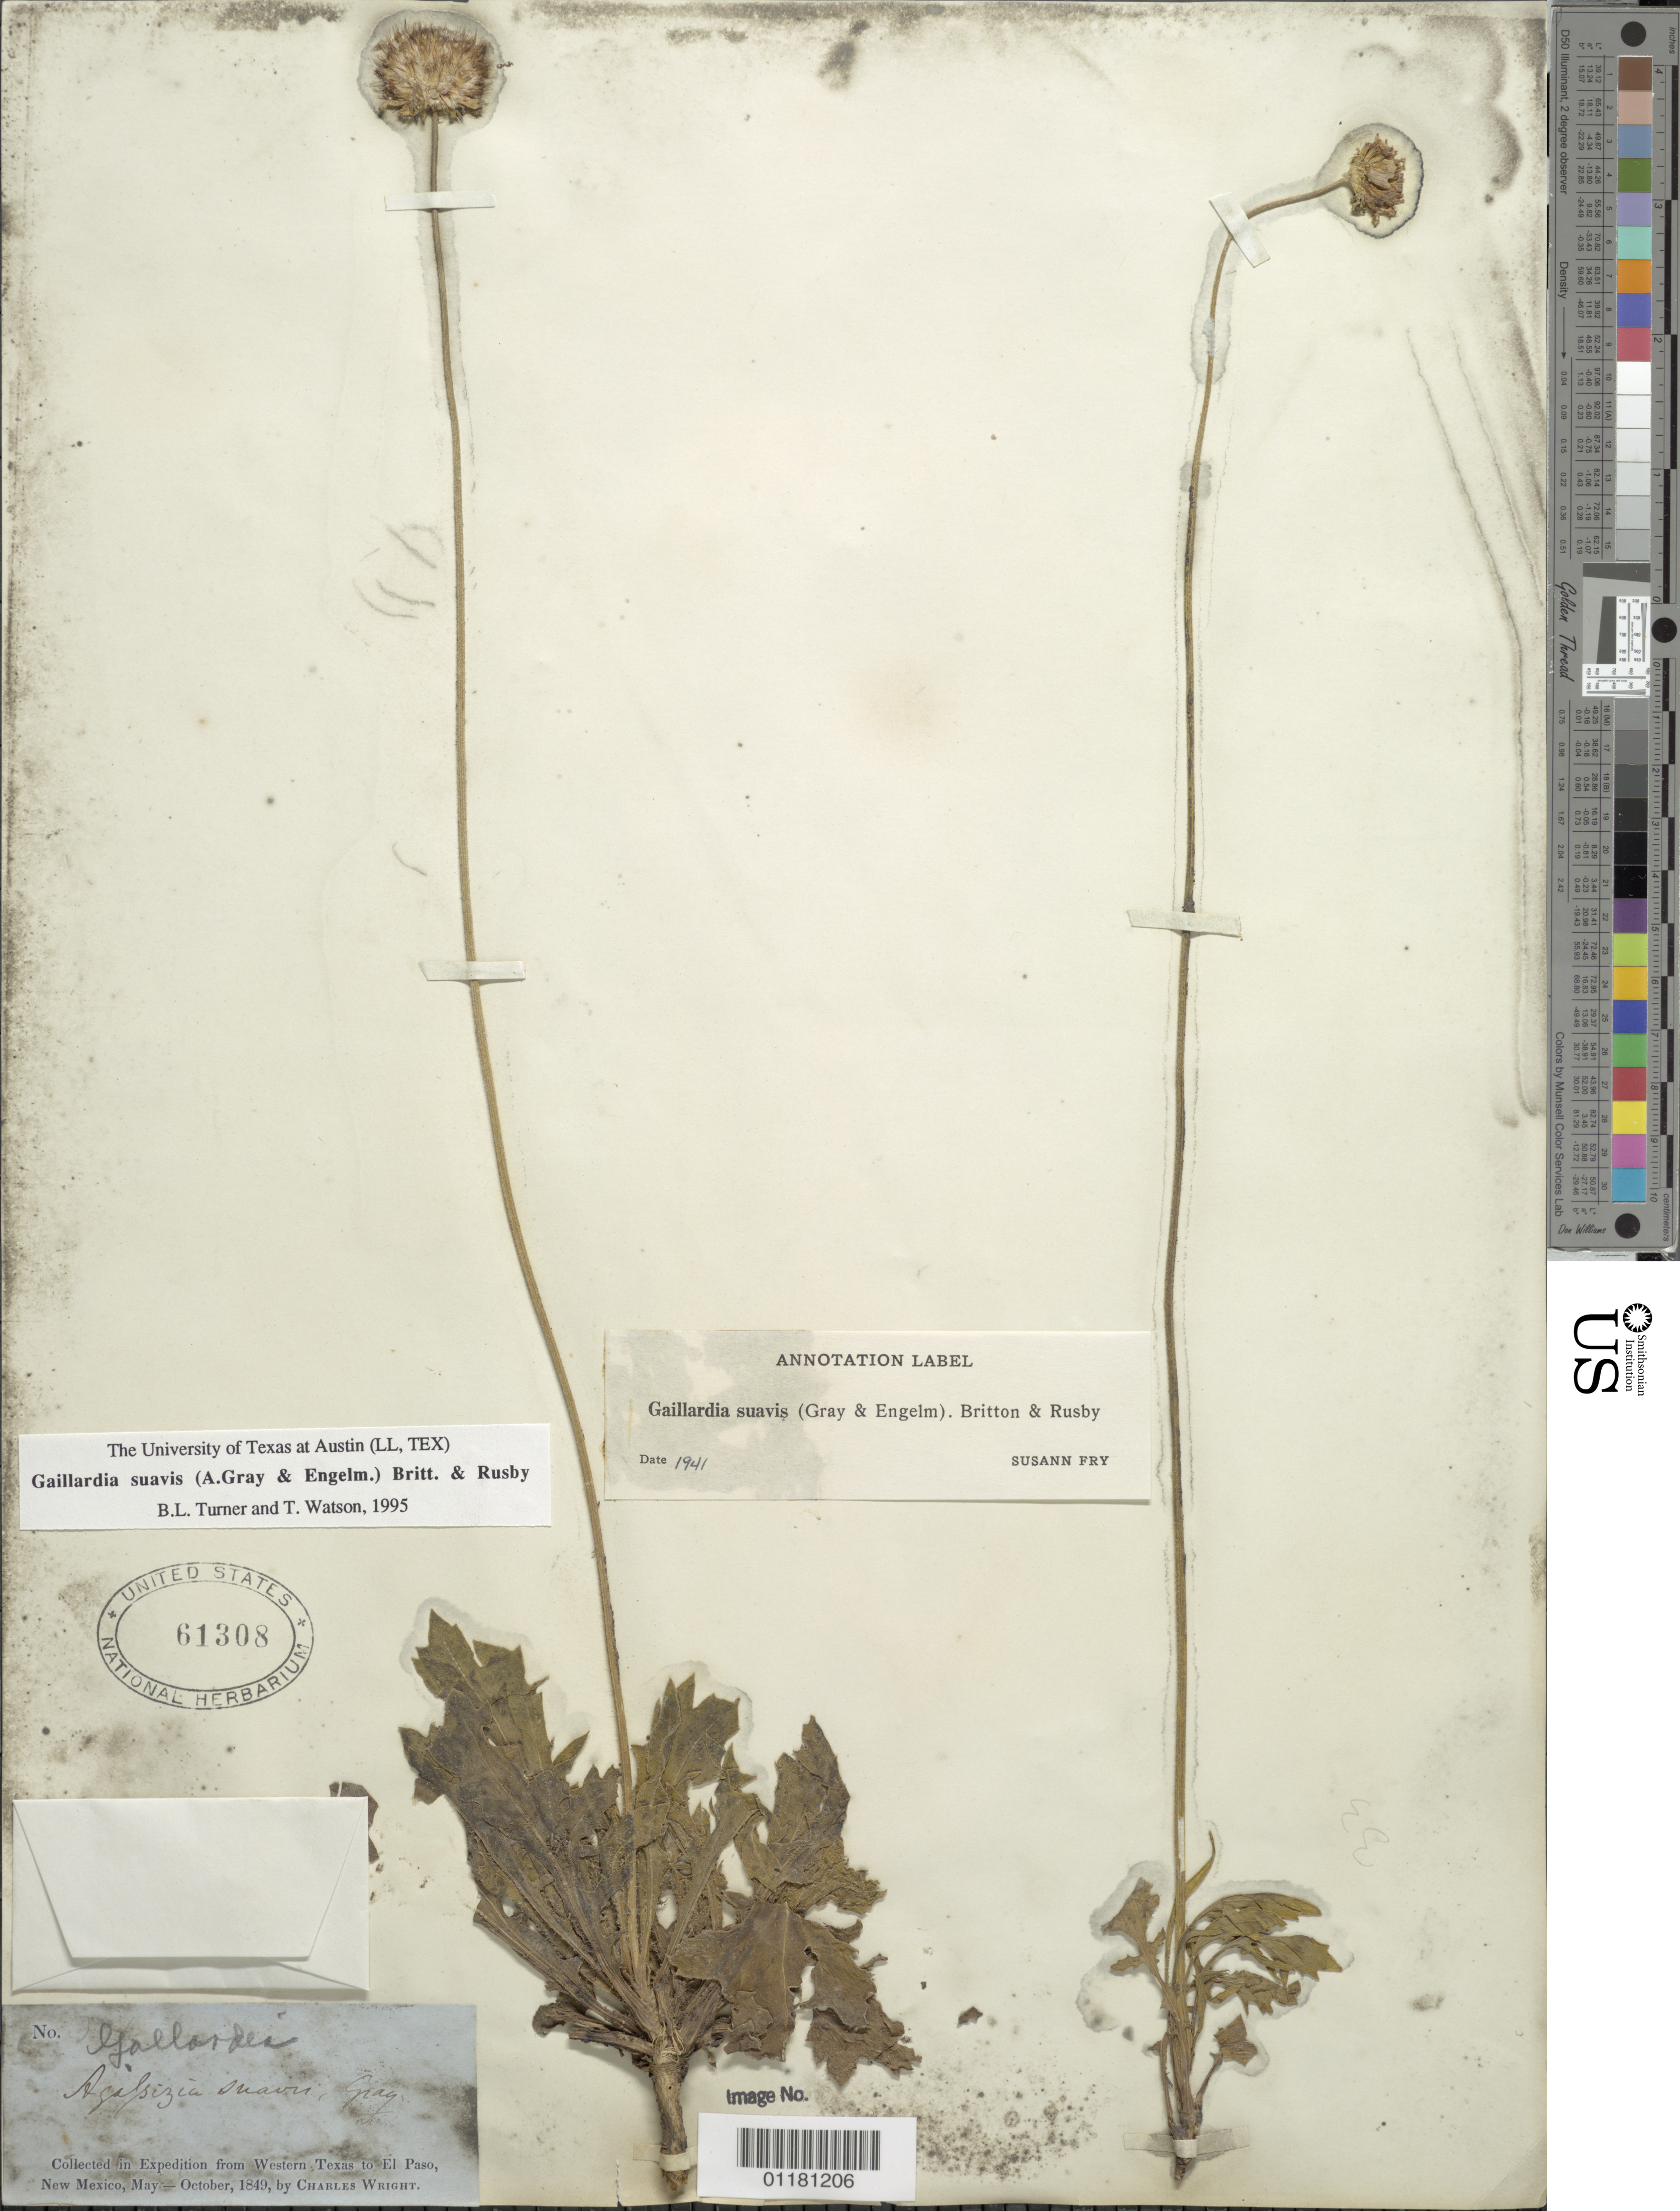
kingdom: Plantae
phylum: Tracheophyta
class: Magnoliopsida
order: Asterales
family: Asteraceae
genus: Gaillardia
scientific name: Gaillardia suavis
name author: (A. Gray & Engelm.) Britton & Rusby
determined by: Turner, B. L.; Watson, T.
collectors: C. Wright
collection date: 1849-05/1849-10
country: United States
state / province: New Mexico / Texas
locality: from Western Texas to El Paso, New Mexico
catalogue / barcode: US 61308